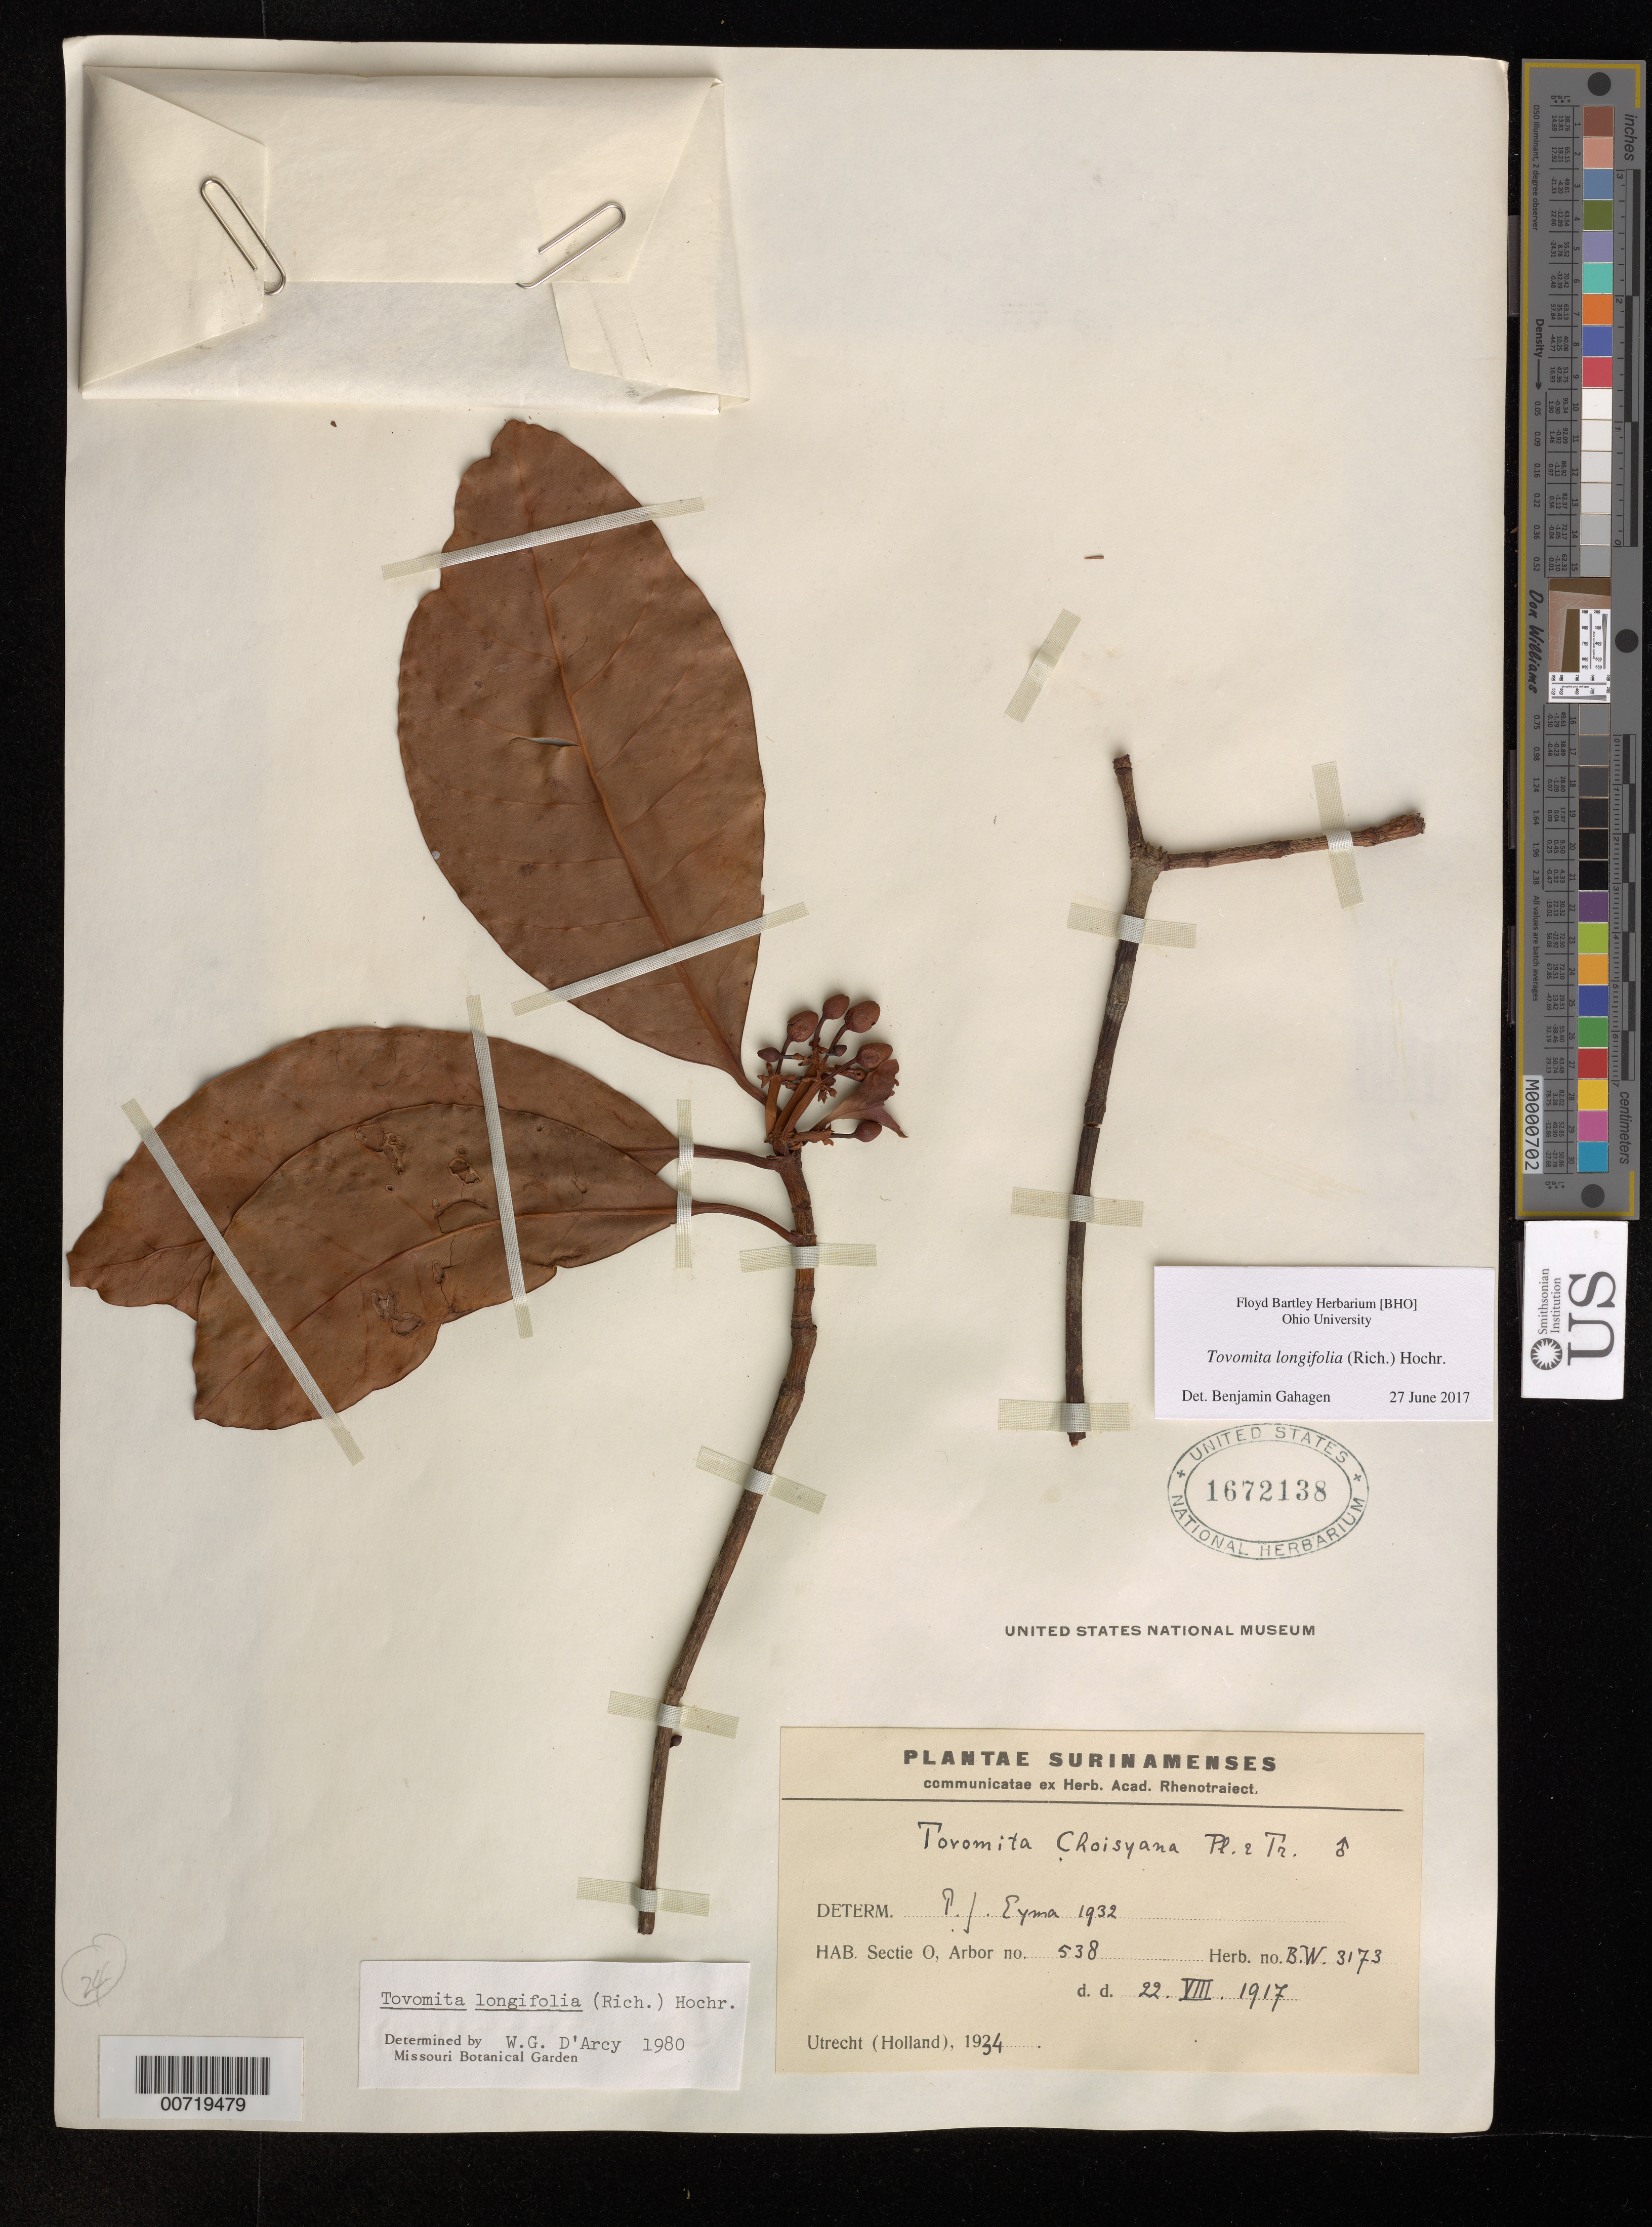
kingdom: Plantae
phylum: Tracheophyta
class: Magnoliopsida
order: Malpighiales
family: Clusiaceae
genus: Tovomita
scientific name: Tovomita longifolia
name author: (Rich.) Hochr.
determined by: D'Arcy, W. G.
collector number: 3173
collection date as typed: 22-Aug-17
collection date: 1917-08-22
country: Suriname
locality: Sectie O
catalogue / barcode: US 1672138